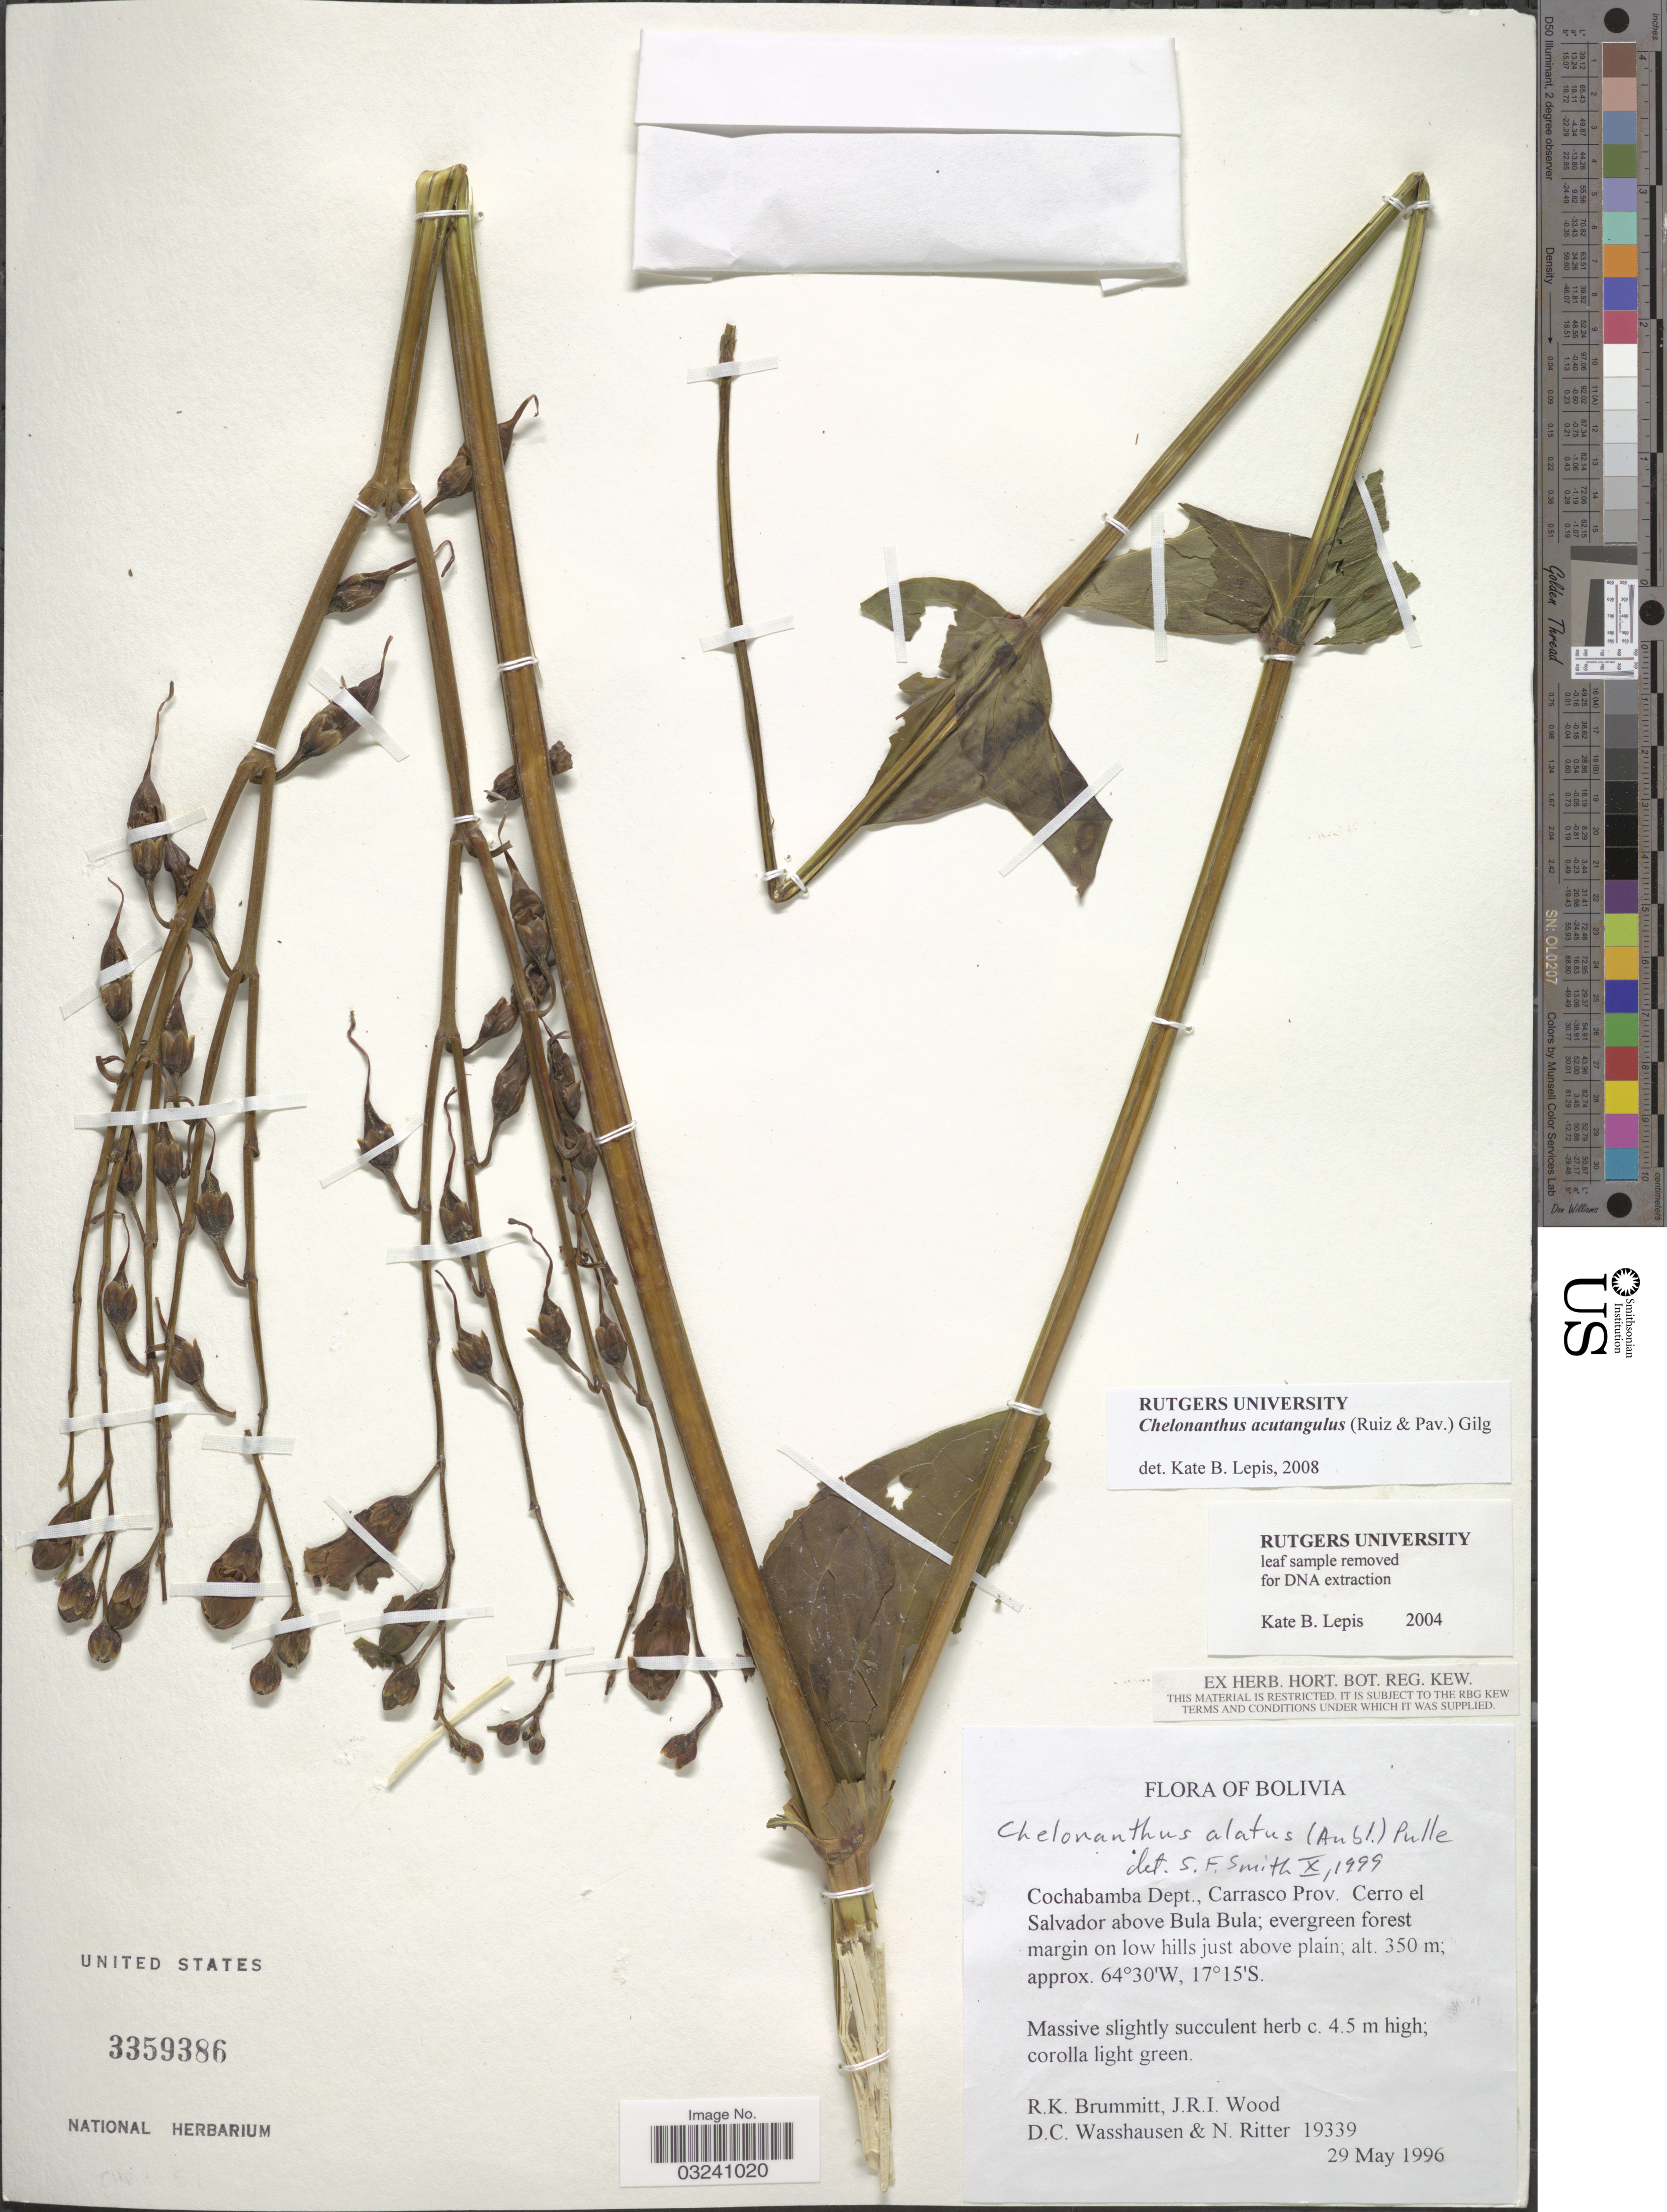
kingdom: Plantae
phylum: Tracheophyta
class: Magnoliopsida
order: Gentianales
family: Gentianaceae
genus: Chelonanthus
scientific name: Chelonanthus acutangulus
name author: (Ruiz & Pav.) Gilg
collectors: R. K. Brummitt, J. R. I. Wood, D. C. Wasshausen & N. Ritter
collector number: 19339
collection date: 1996-05-29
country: Bolivia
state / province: Cochabamba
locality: Cochabamba Dept., Carrasco Prov. Cerro el Salvador above Bula Bula.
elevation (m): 350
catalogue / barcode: US 3359386